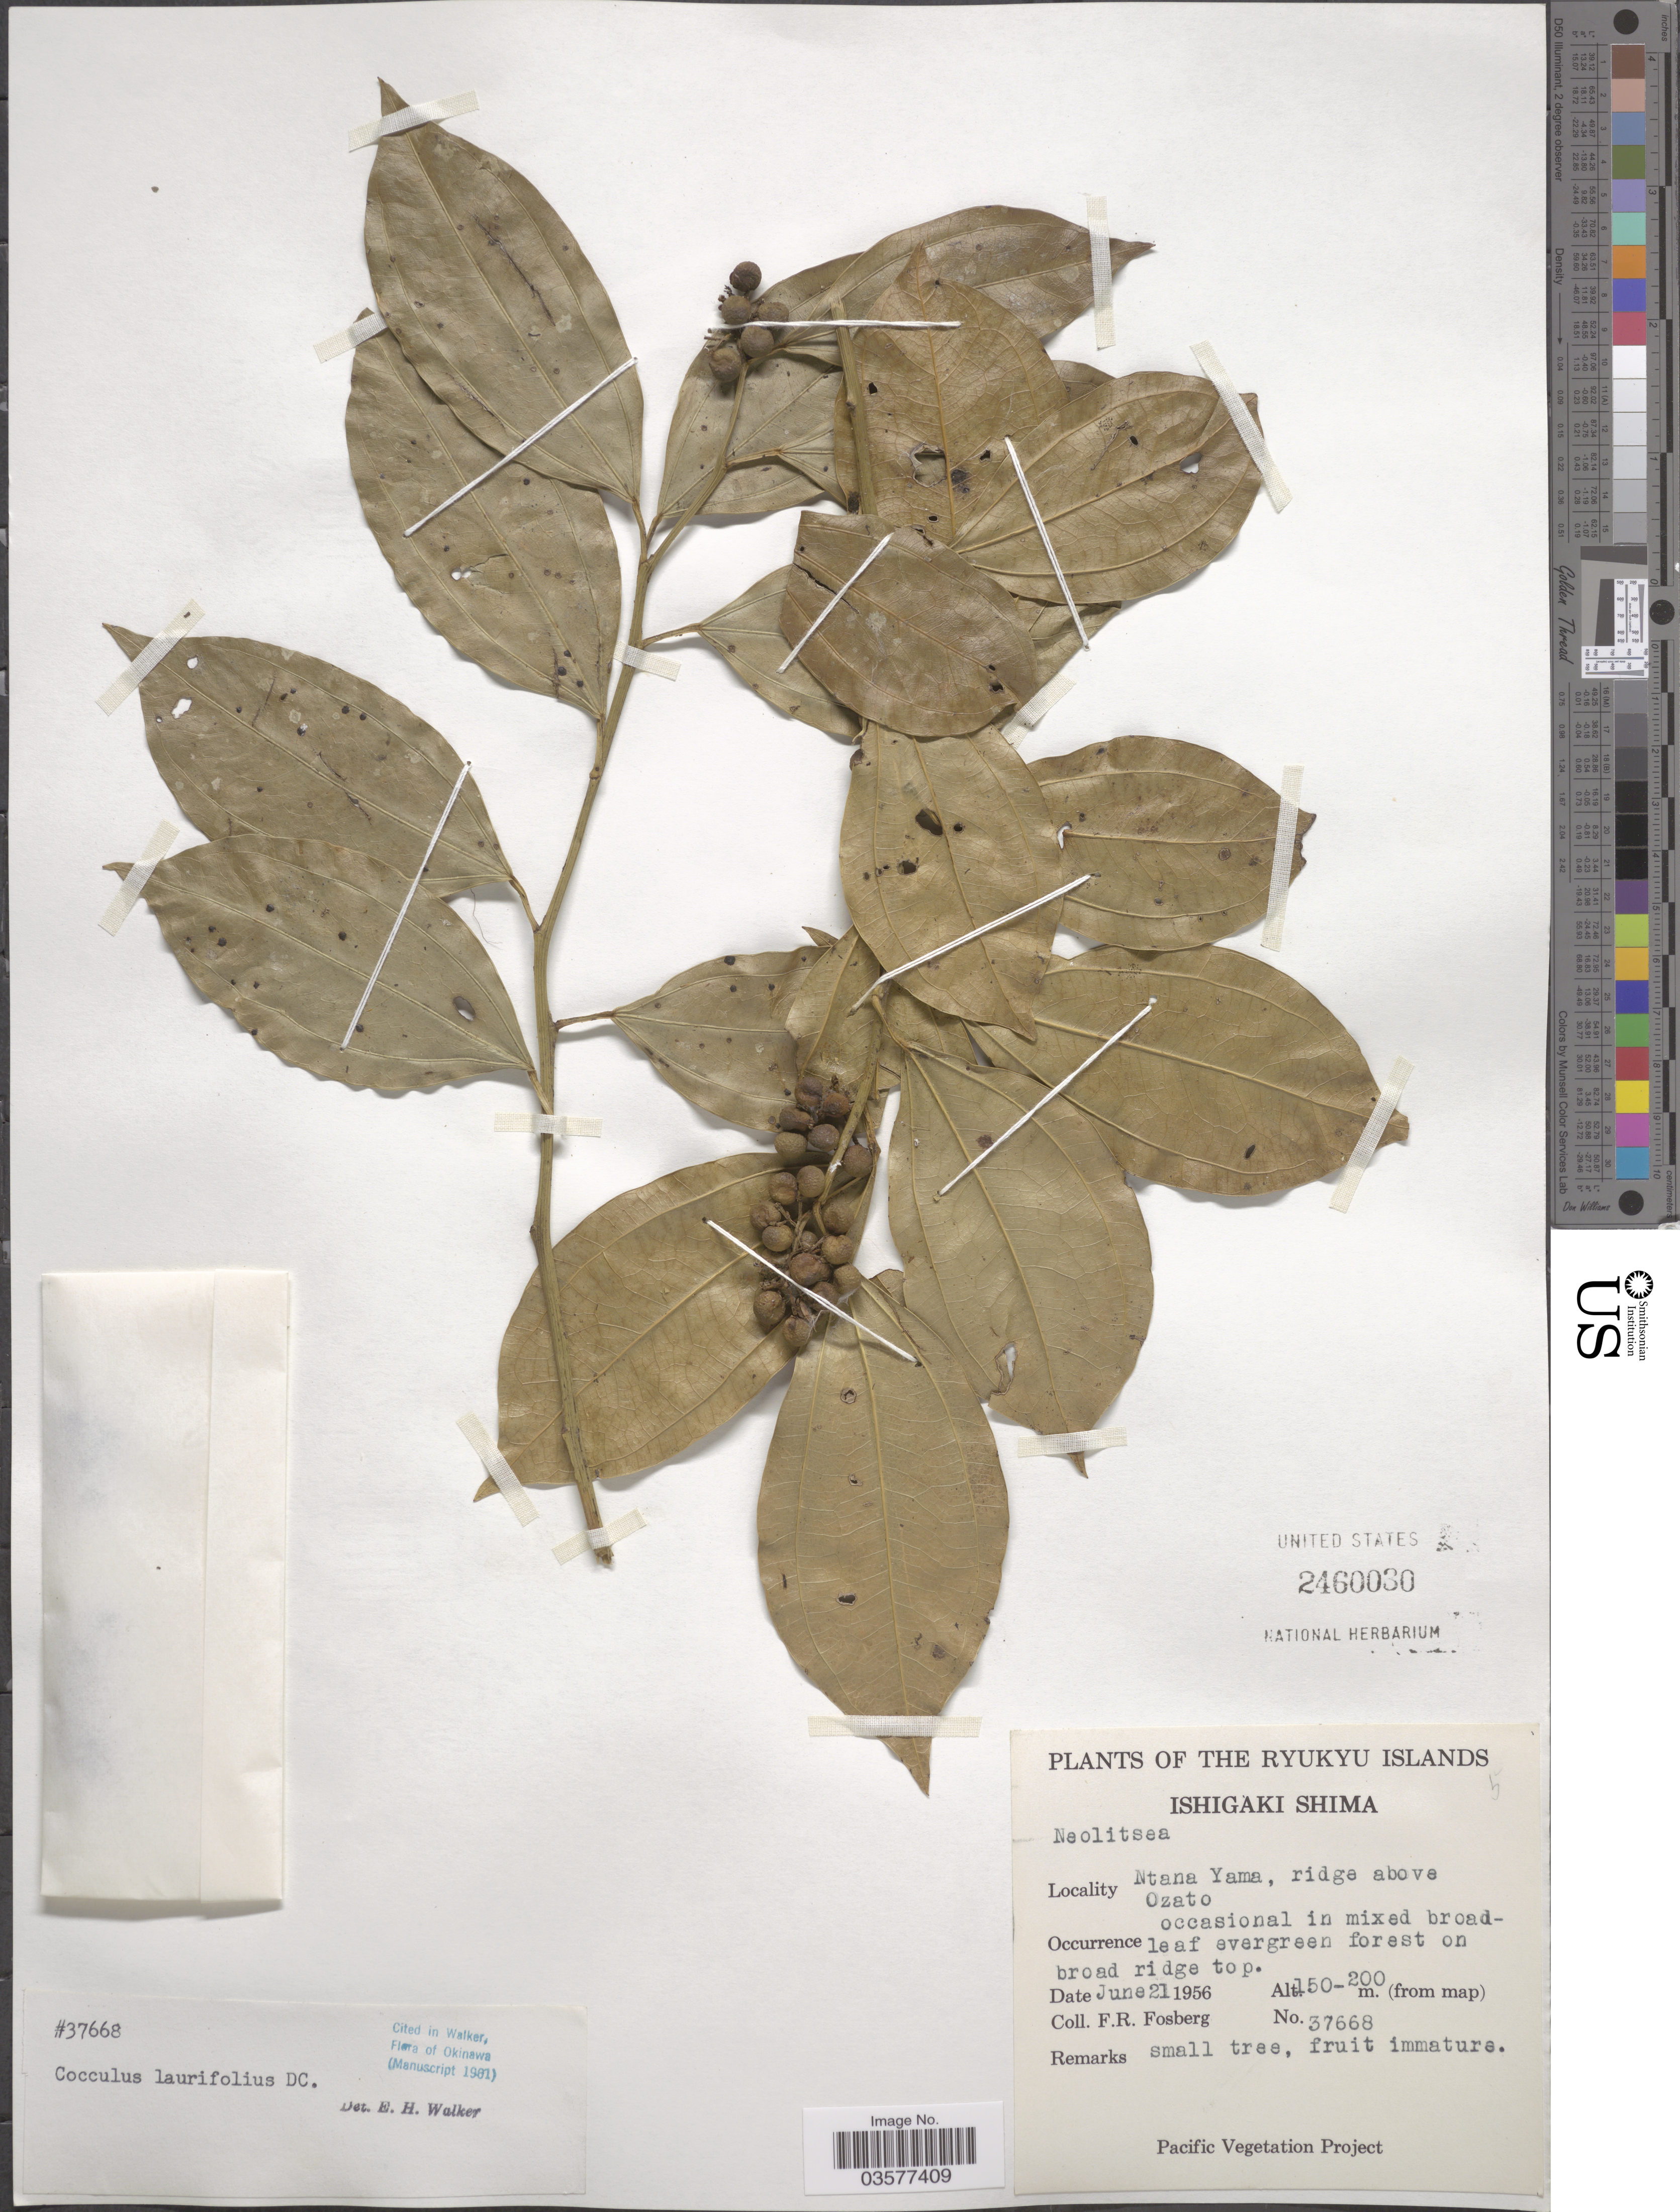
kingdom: Plantae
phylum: Tracheophyta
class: Magnoliopsida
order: Ranunculales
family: Menispermaceae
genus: Cocculus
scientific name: Cocculus laurifolius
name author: DC.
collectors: F. R. Fosberg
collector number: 37668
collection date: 1956-06-21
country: Japan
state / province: Okinawa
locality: The Ryukyu Islands. Ishigaki Shima. Ntana Yama, ridge above Ozato.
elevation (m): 150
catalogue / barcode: US 2460030